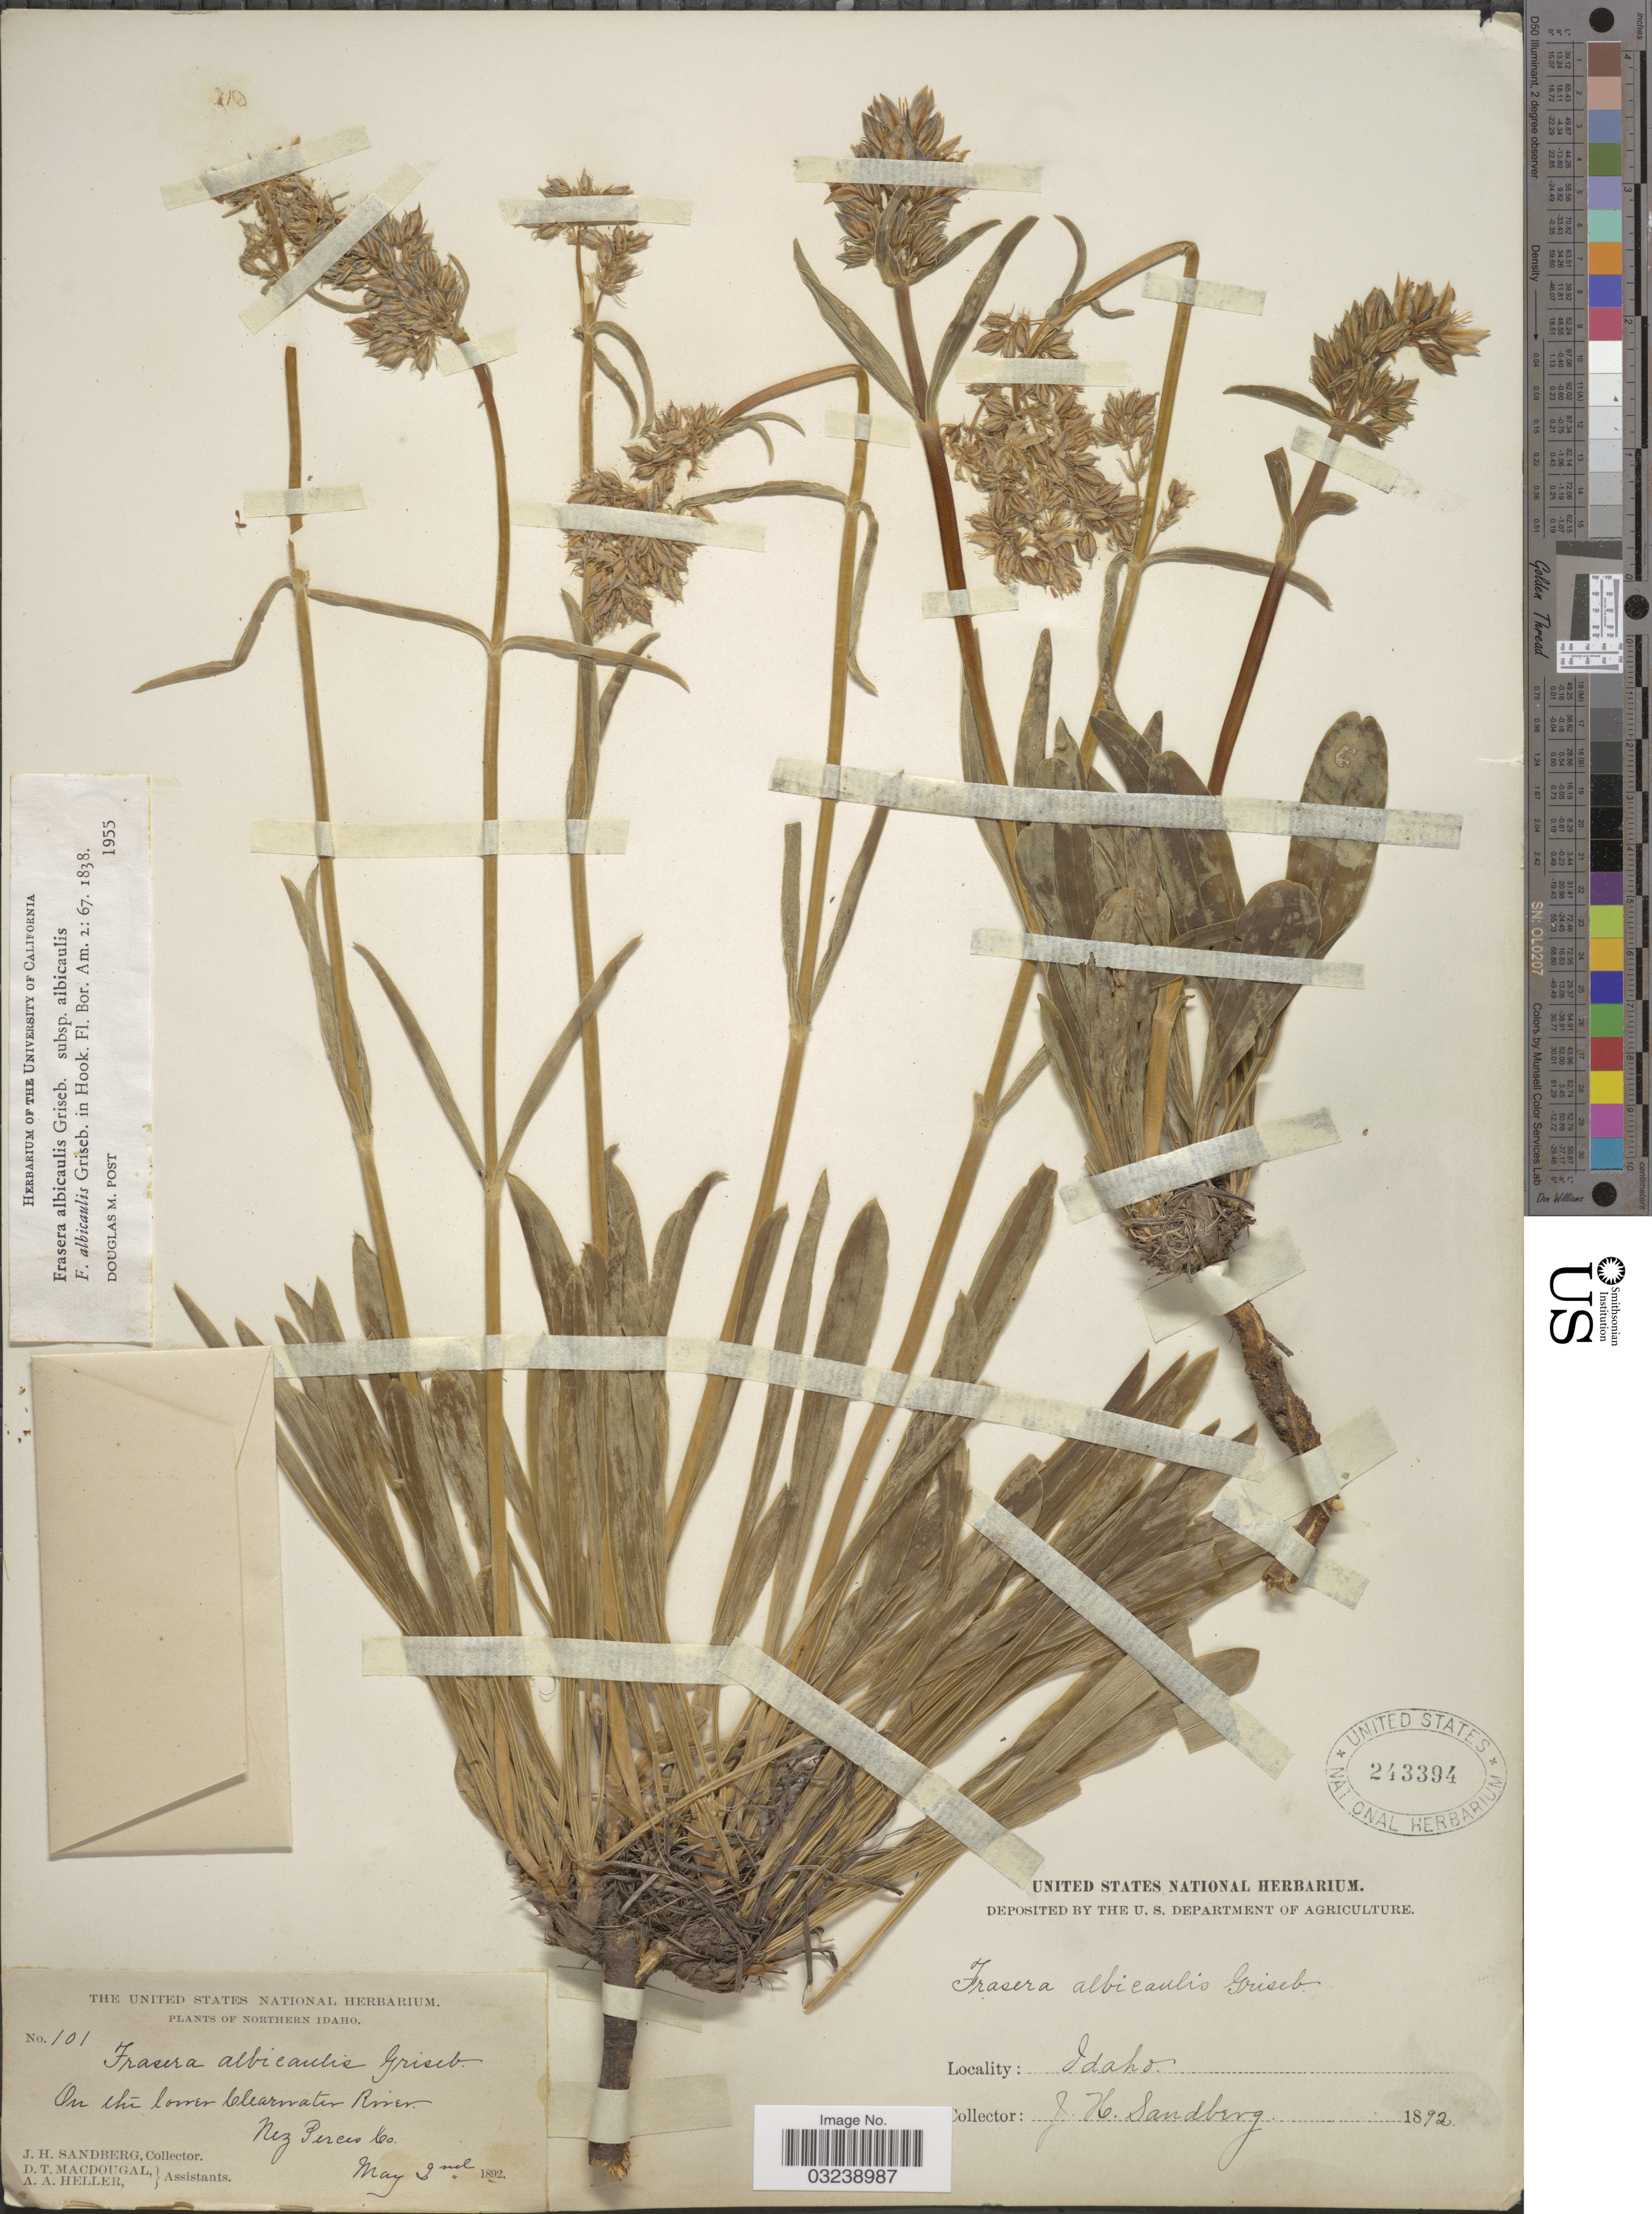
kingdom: Plantae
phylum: Tracheophyta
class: Magnoliopsida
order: Gentianales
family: Gentianaceae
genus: Frasera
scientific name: Frasera albicaulis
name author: Griseb.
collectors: J. H. Sandberg, D. T. MacDougal & A. A. Heller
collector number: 101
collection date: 1892-05-02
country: United States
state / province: Idaho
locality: Northern Idaho. On the lower Clearwater River. Nez Perces Co.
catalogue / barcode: US 243394